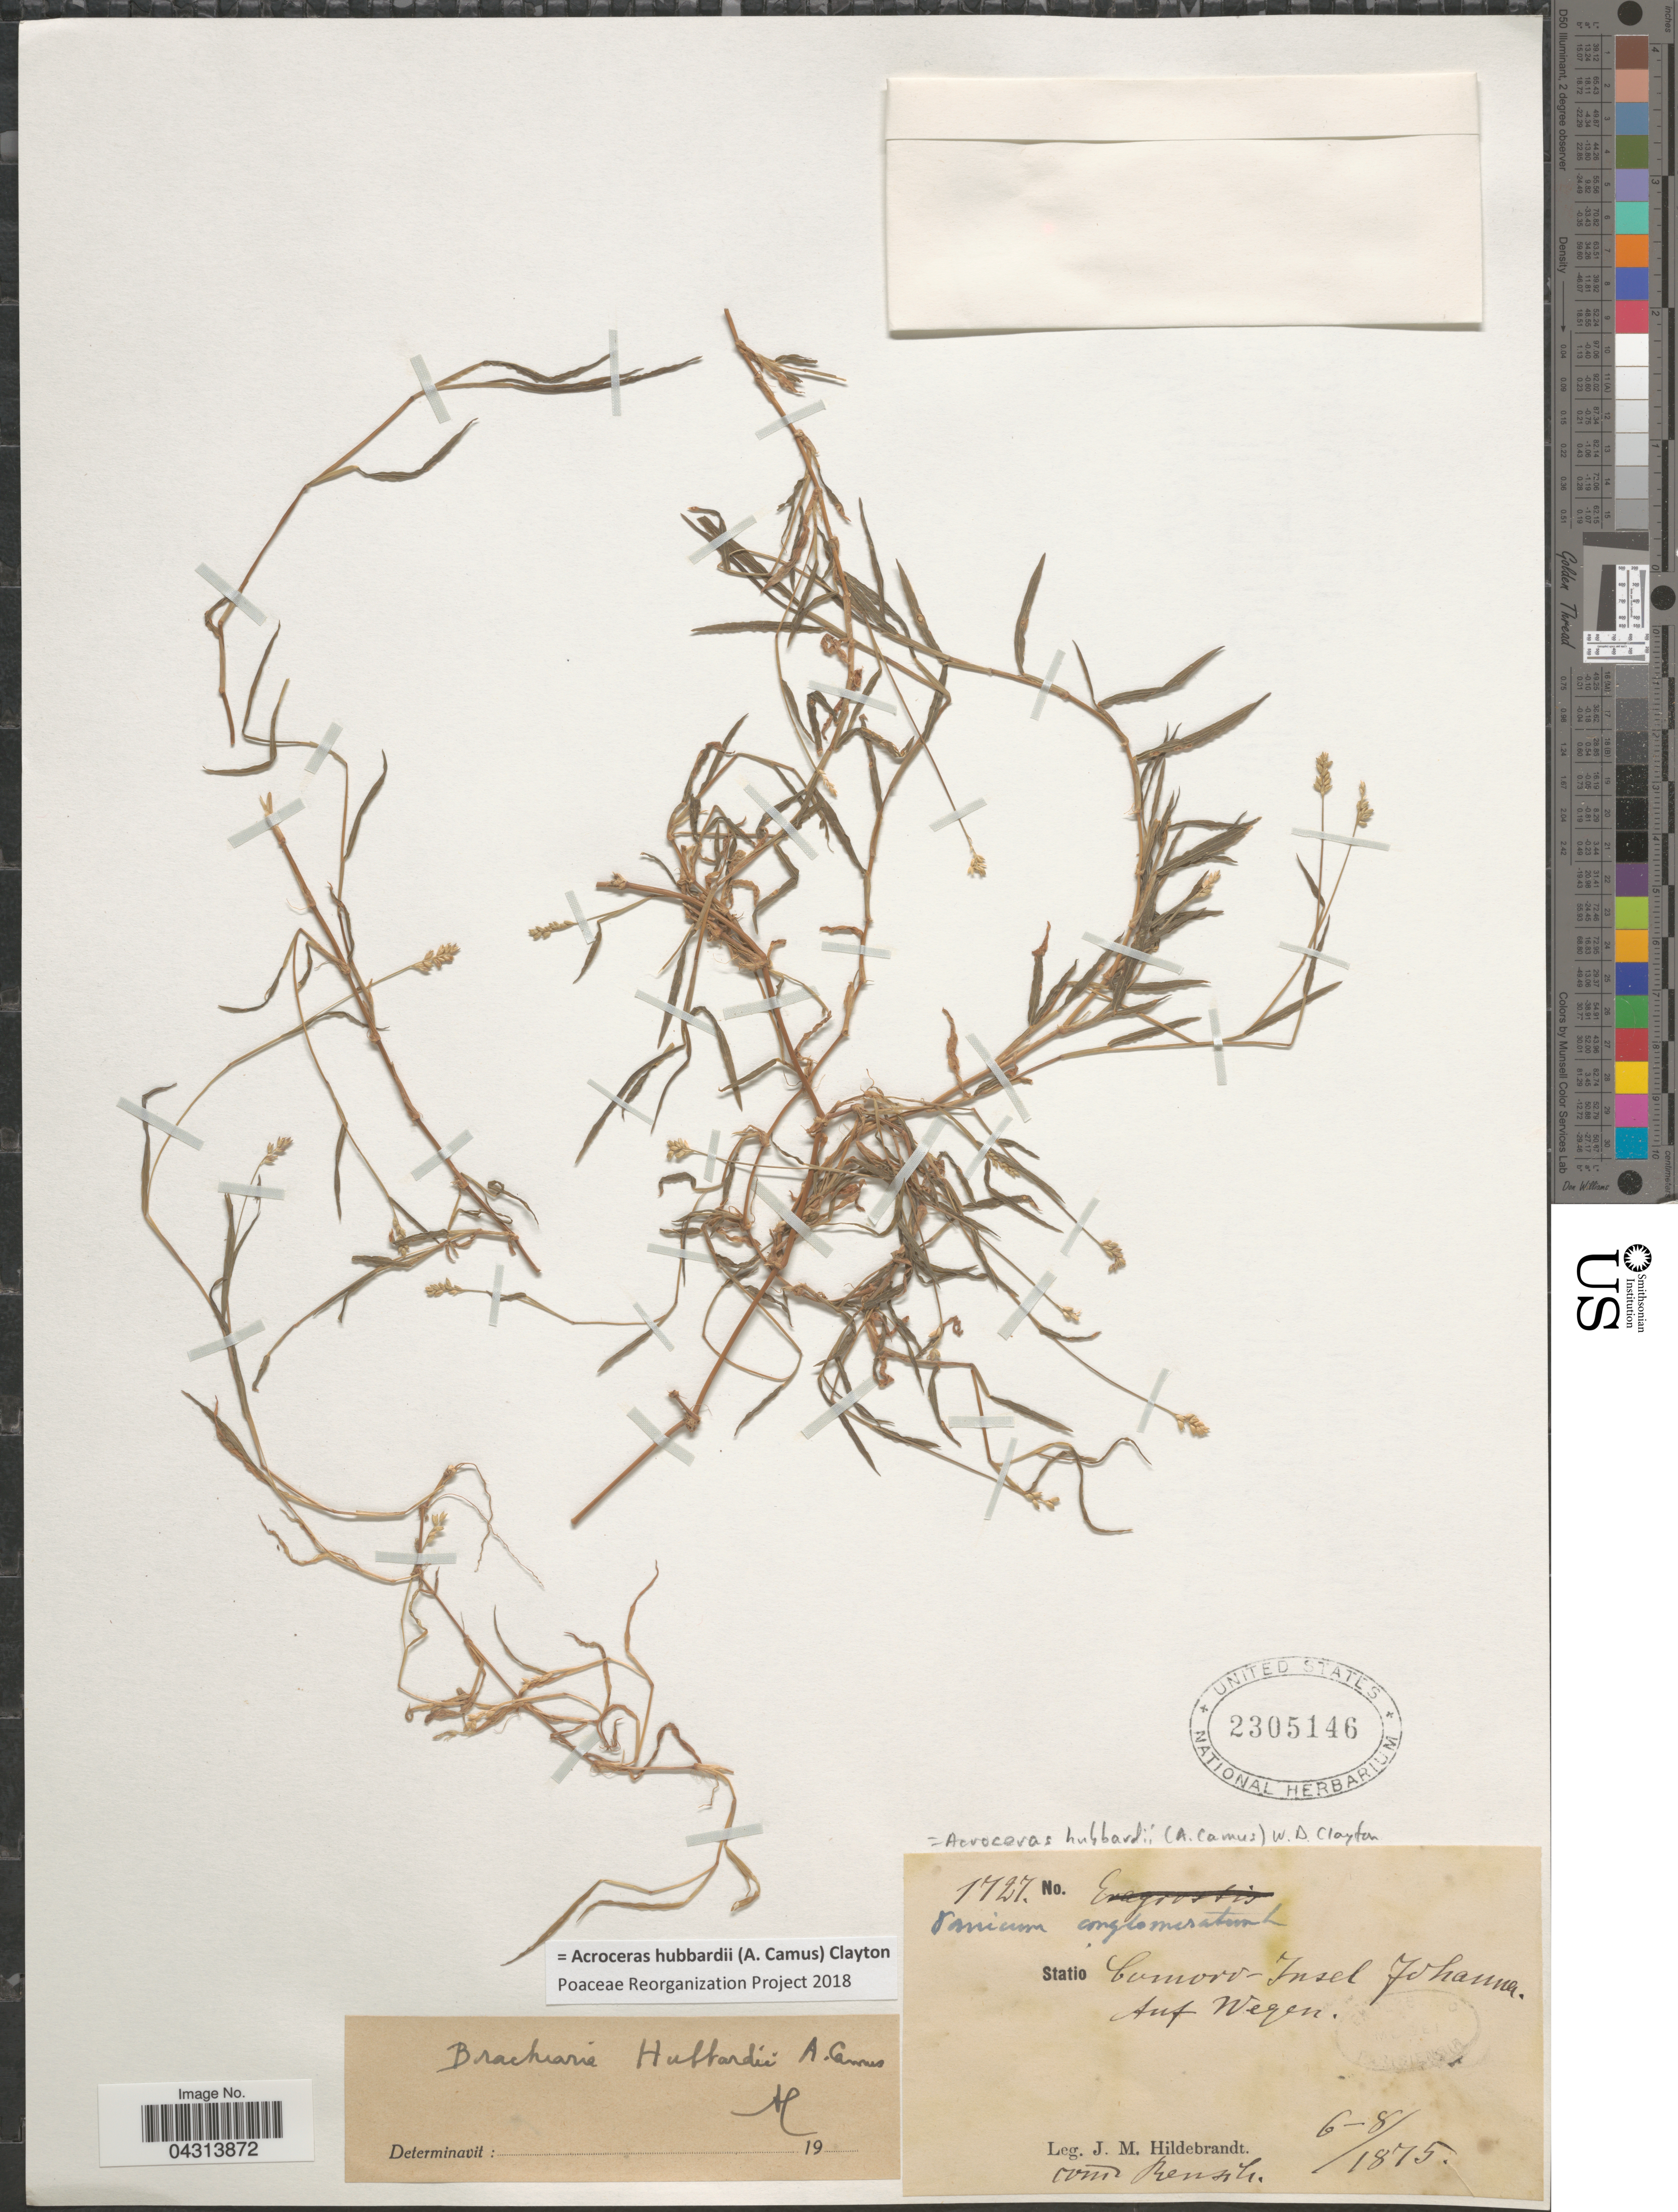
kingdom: Plantae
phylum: Tracheophyta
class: Liliopsida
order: Poales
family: Poaceae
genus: Acroceras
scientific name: Acroceras hubbardii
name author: (A. Camus) Clayton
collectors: J. Hildebrandt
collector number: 1727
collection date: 1875-06/1875-08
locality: Statio Cumord-Insel Johanna. Auf Wegen.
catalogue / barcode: US 2305146